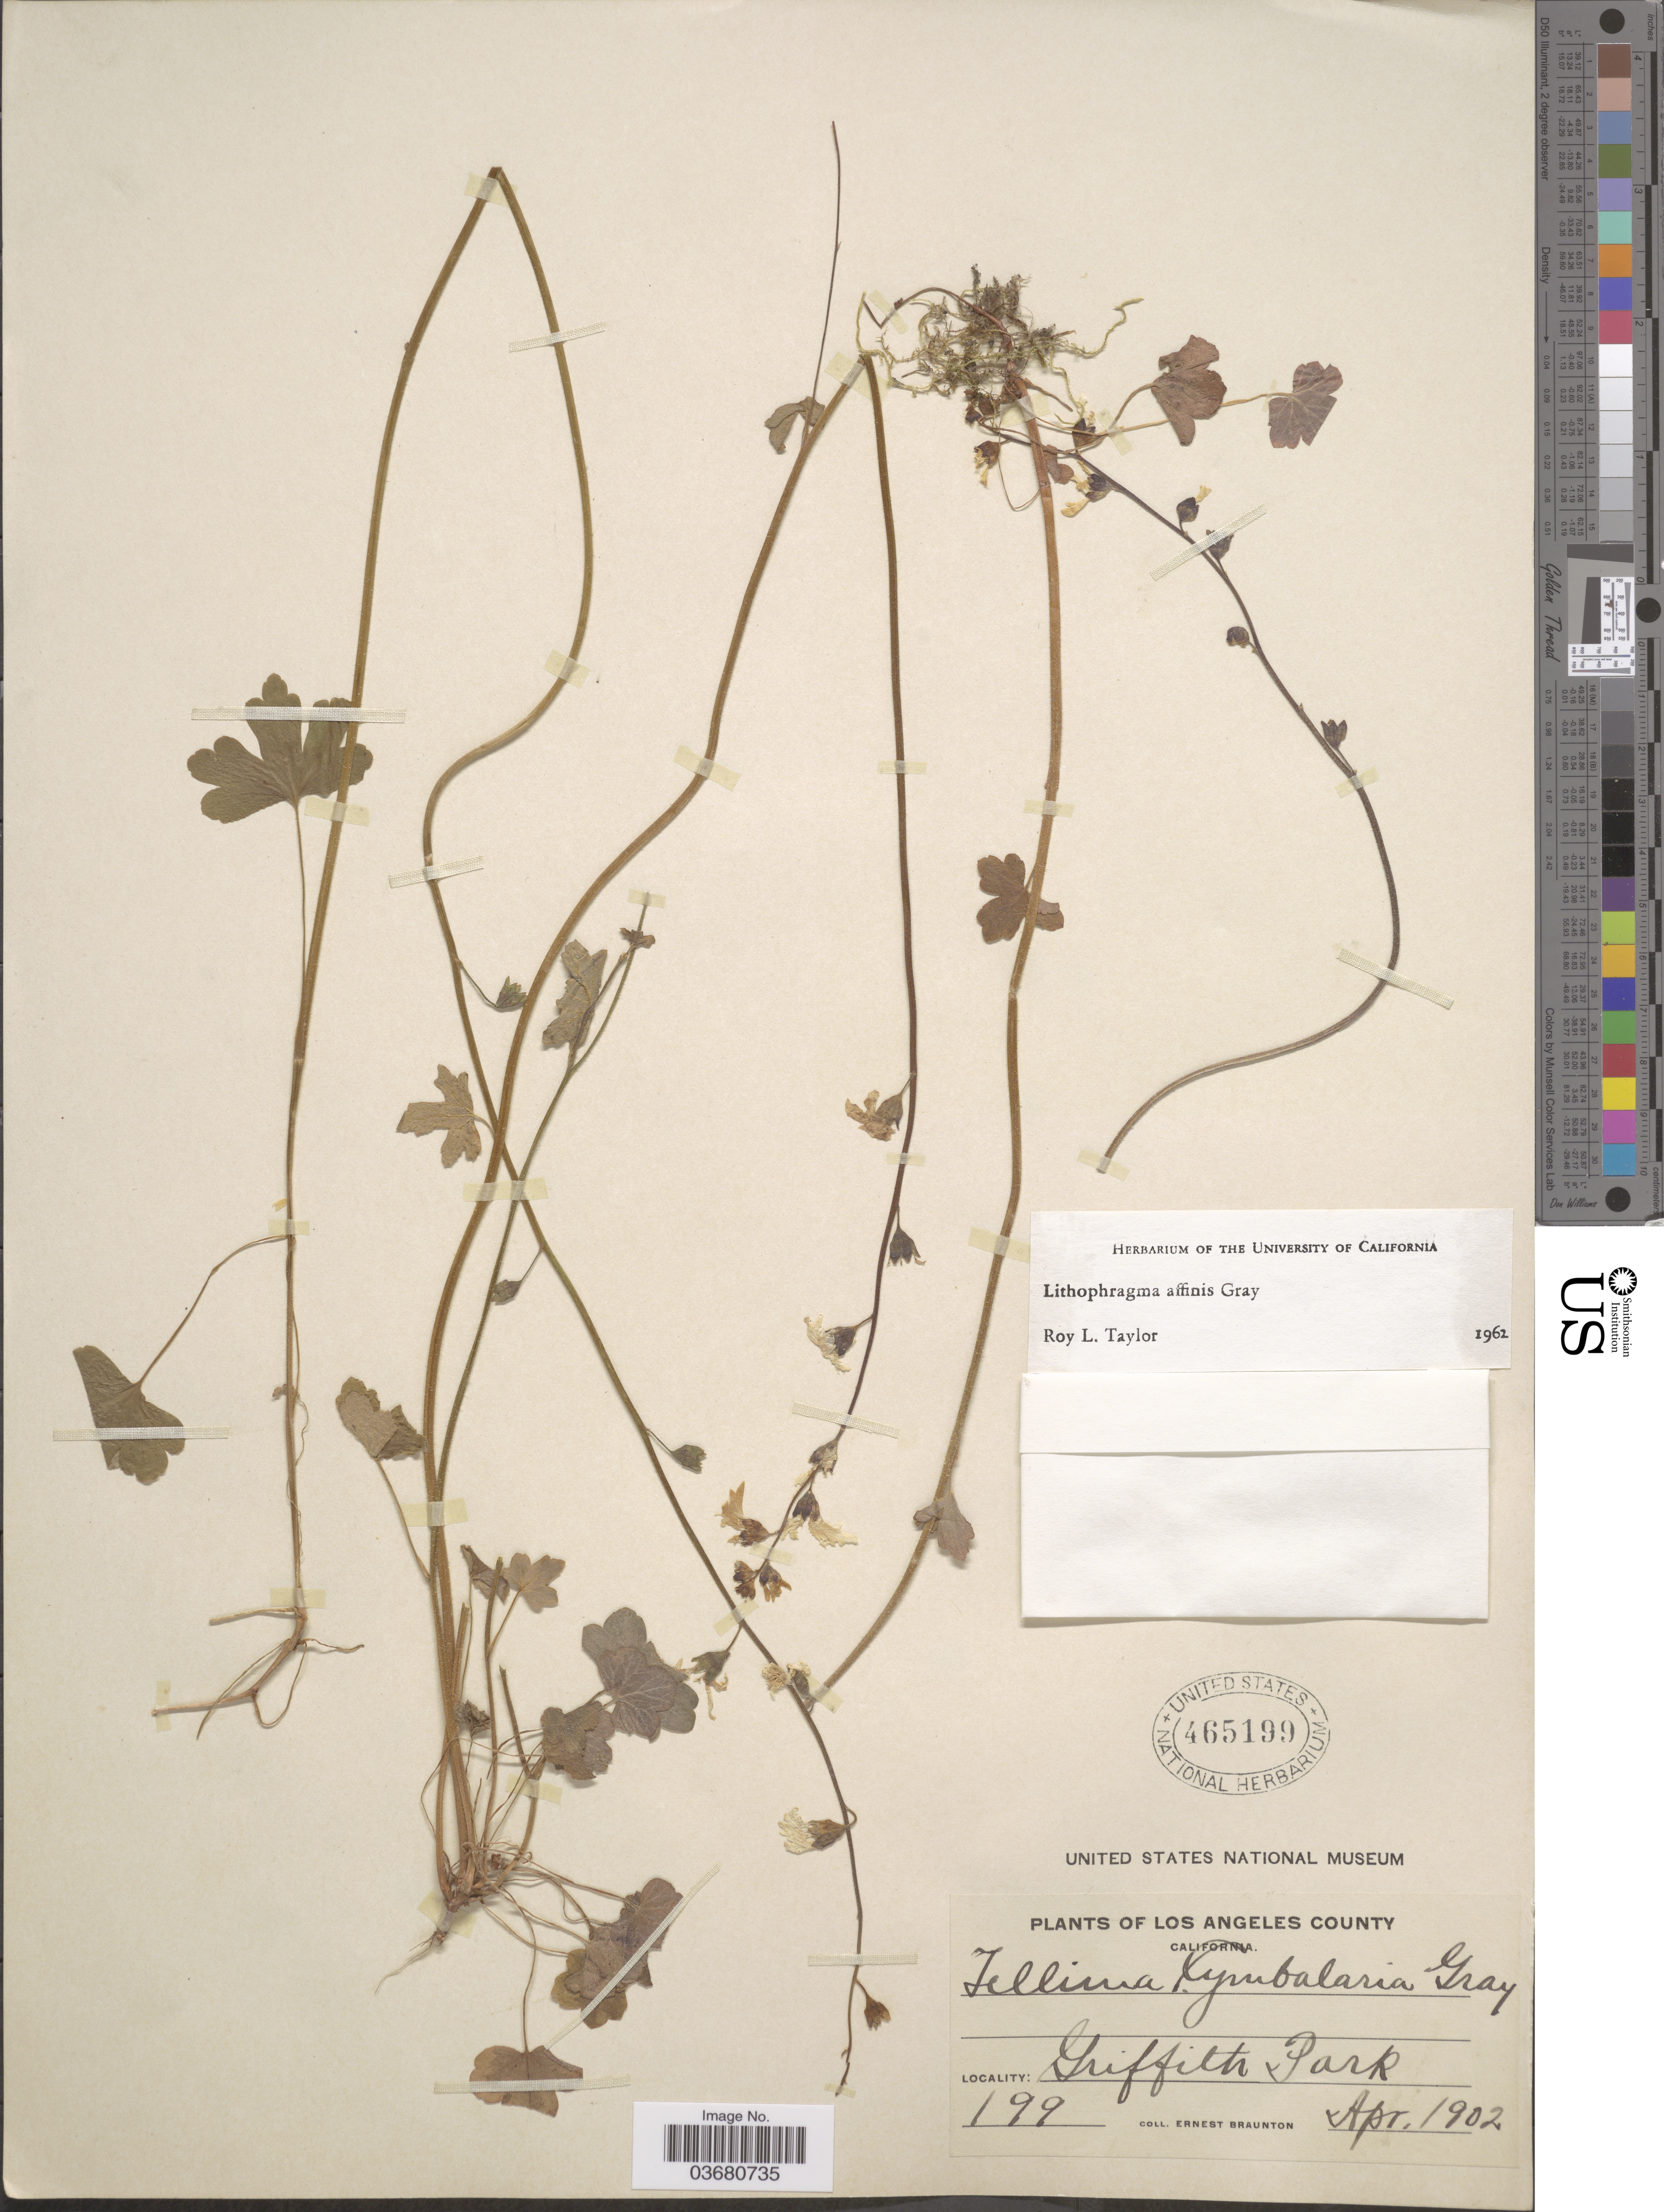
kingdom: Plantae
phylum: Tracheophyta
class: Magnoliopsida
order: Saxifragales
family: Saxifragaceae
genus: Lithophragma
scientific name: Lithophragma affine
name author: A. Gray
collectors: E. Braunton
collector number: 199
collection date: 1902-04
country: United States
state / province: California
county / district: Los Angeles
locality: Los Angeles County. Griffith Park.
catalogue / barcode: US 465199